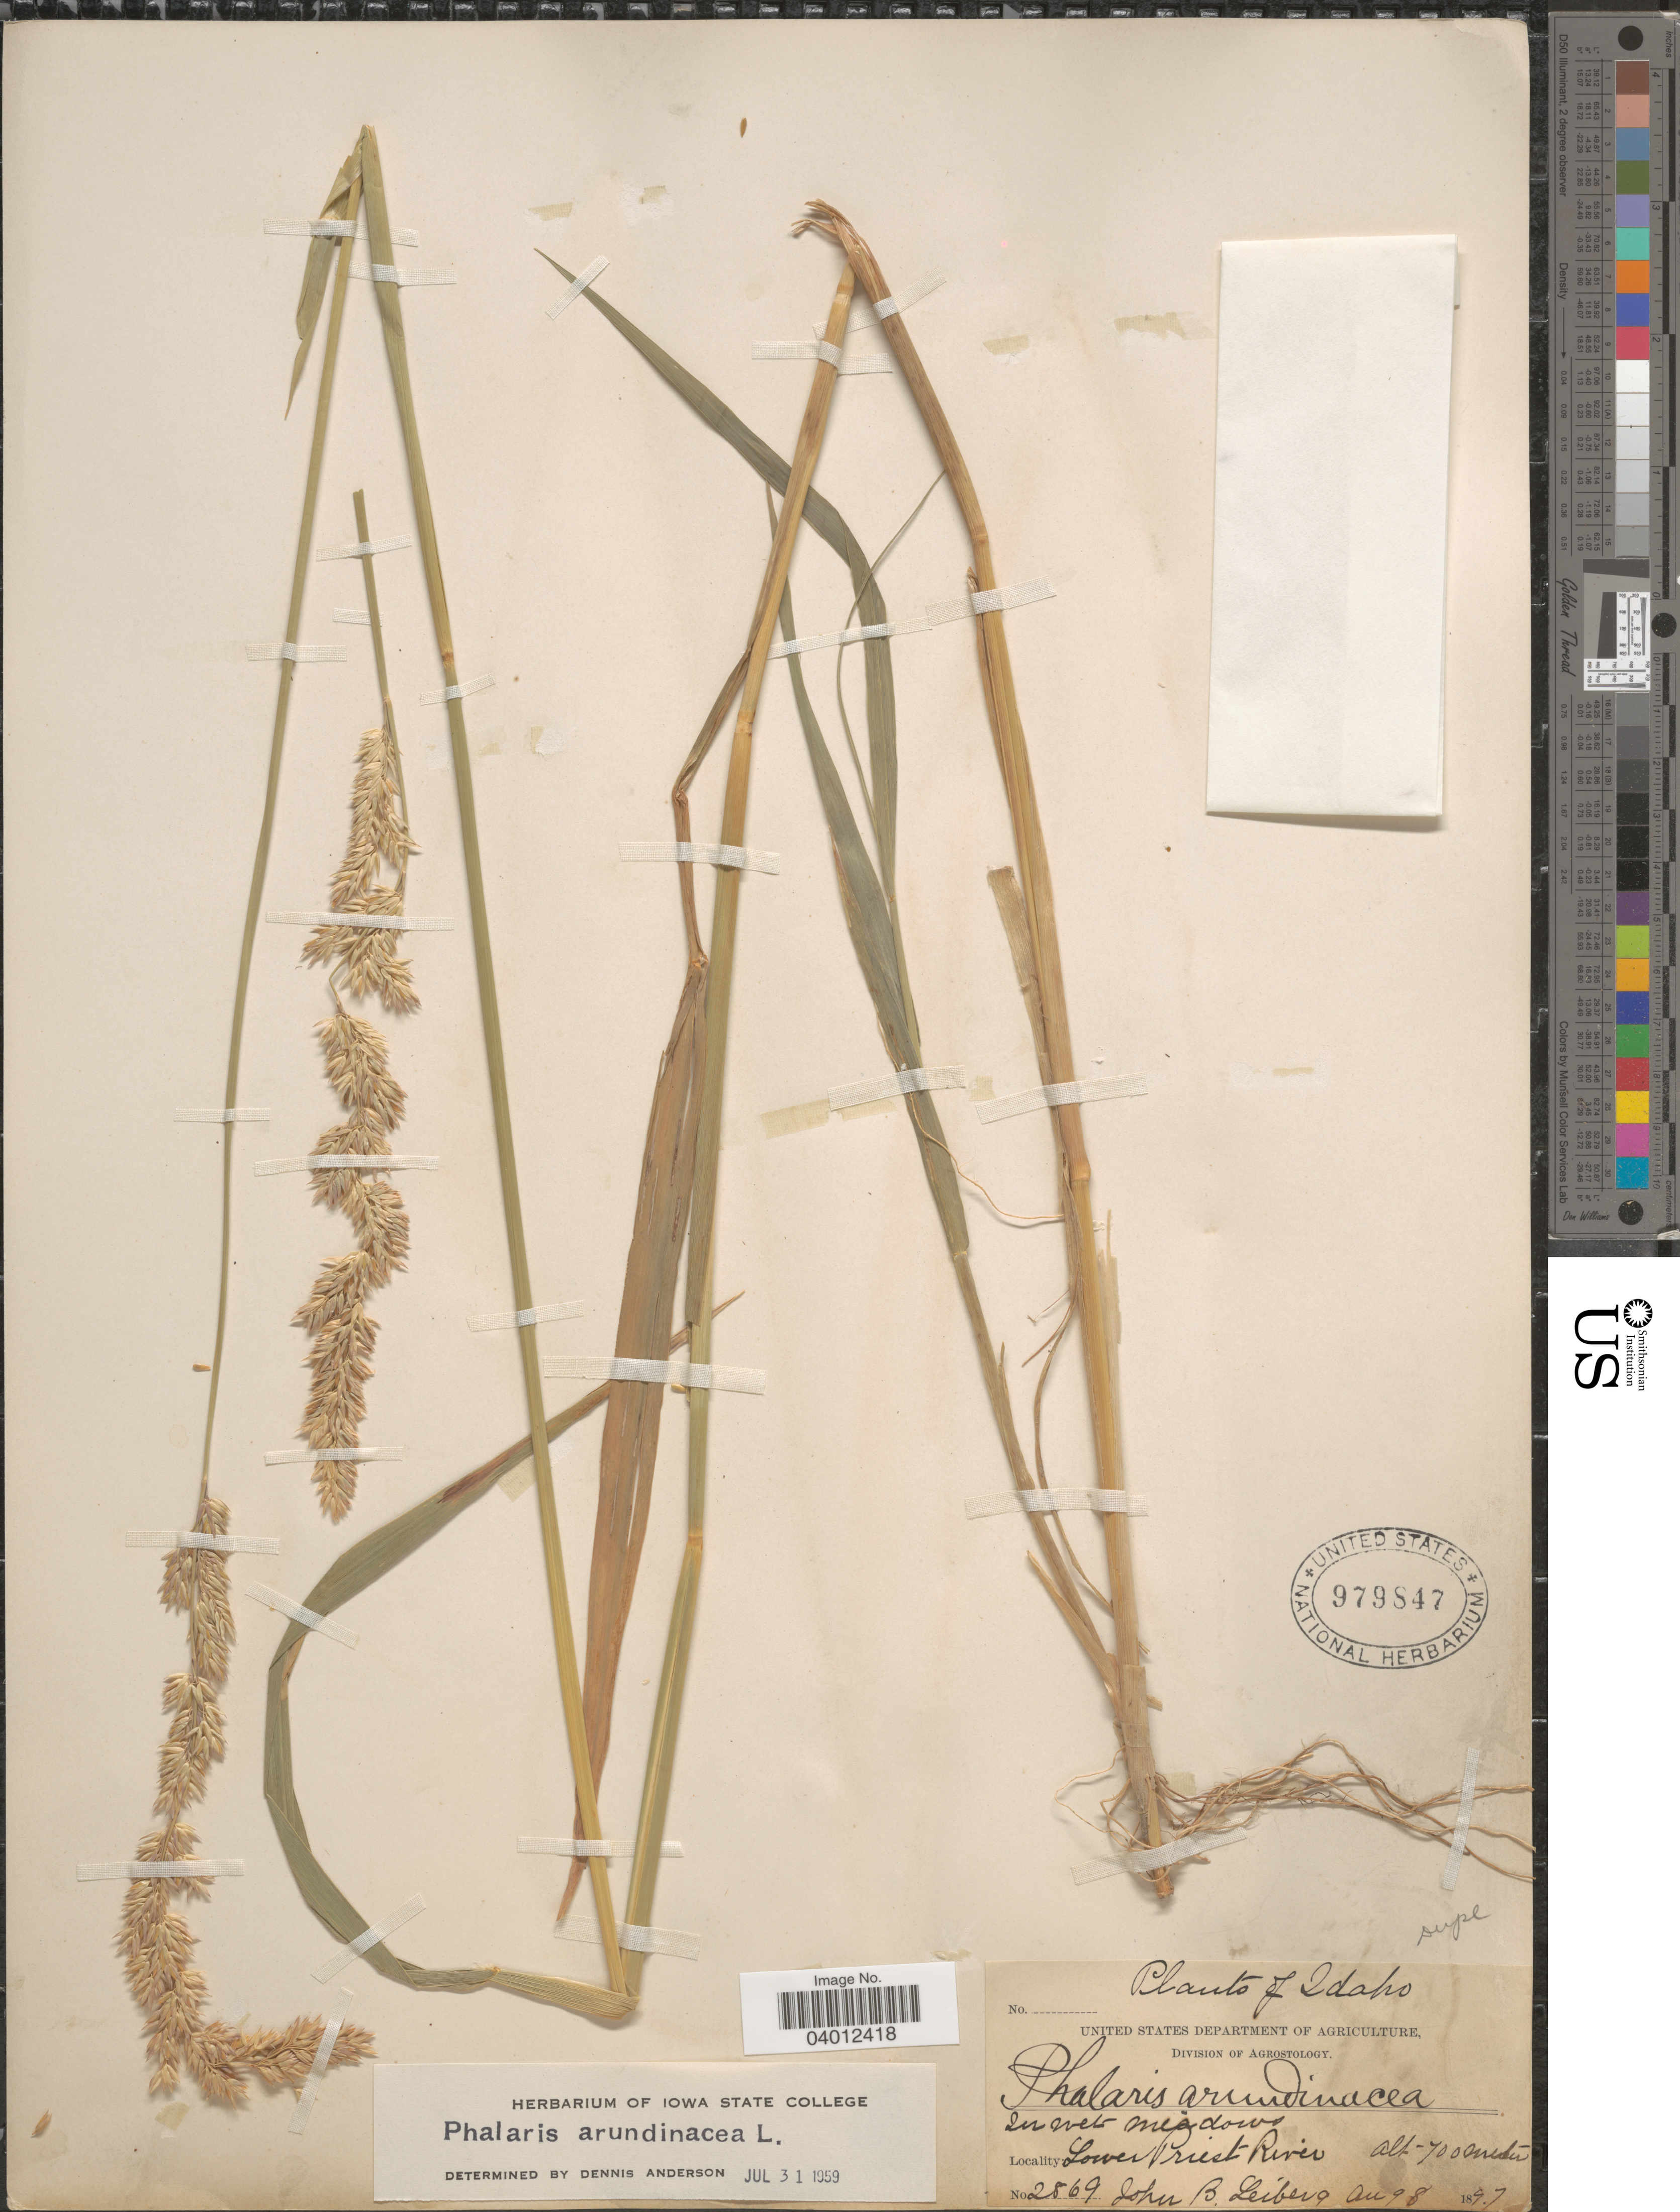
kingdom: Plantae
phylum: Tracheophyta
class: Liliopsida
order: Poales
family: Poaceae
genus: Phalaris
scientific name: Phalaris arundinacea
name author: L.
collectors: J. B. Leiberg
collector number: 2869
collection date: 1897-08-08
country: United States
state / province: Idaho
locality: Lower Priest River.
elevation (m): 700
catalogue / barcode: US 979847